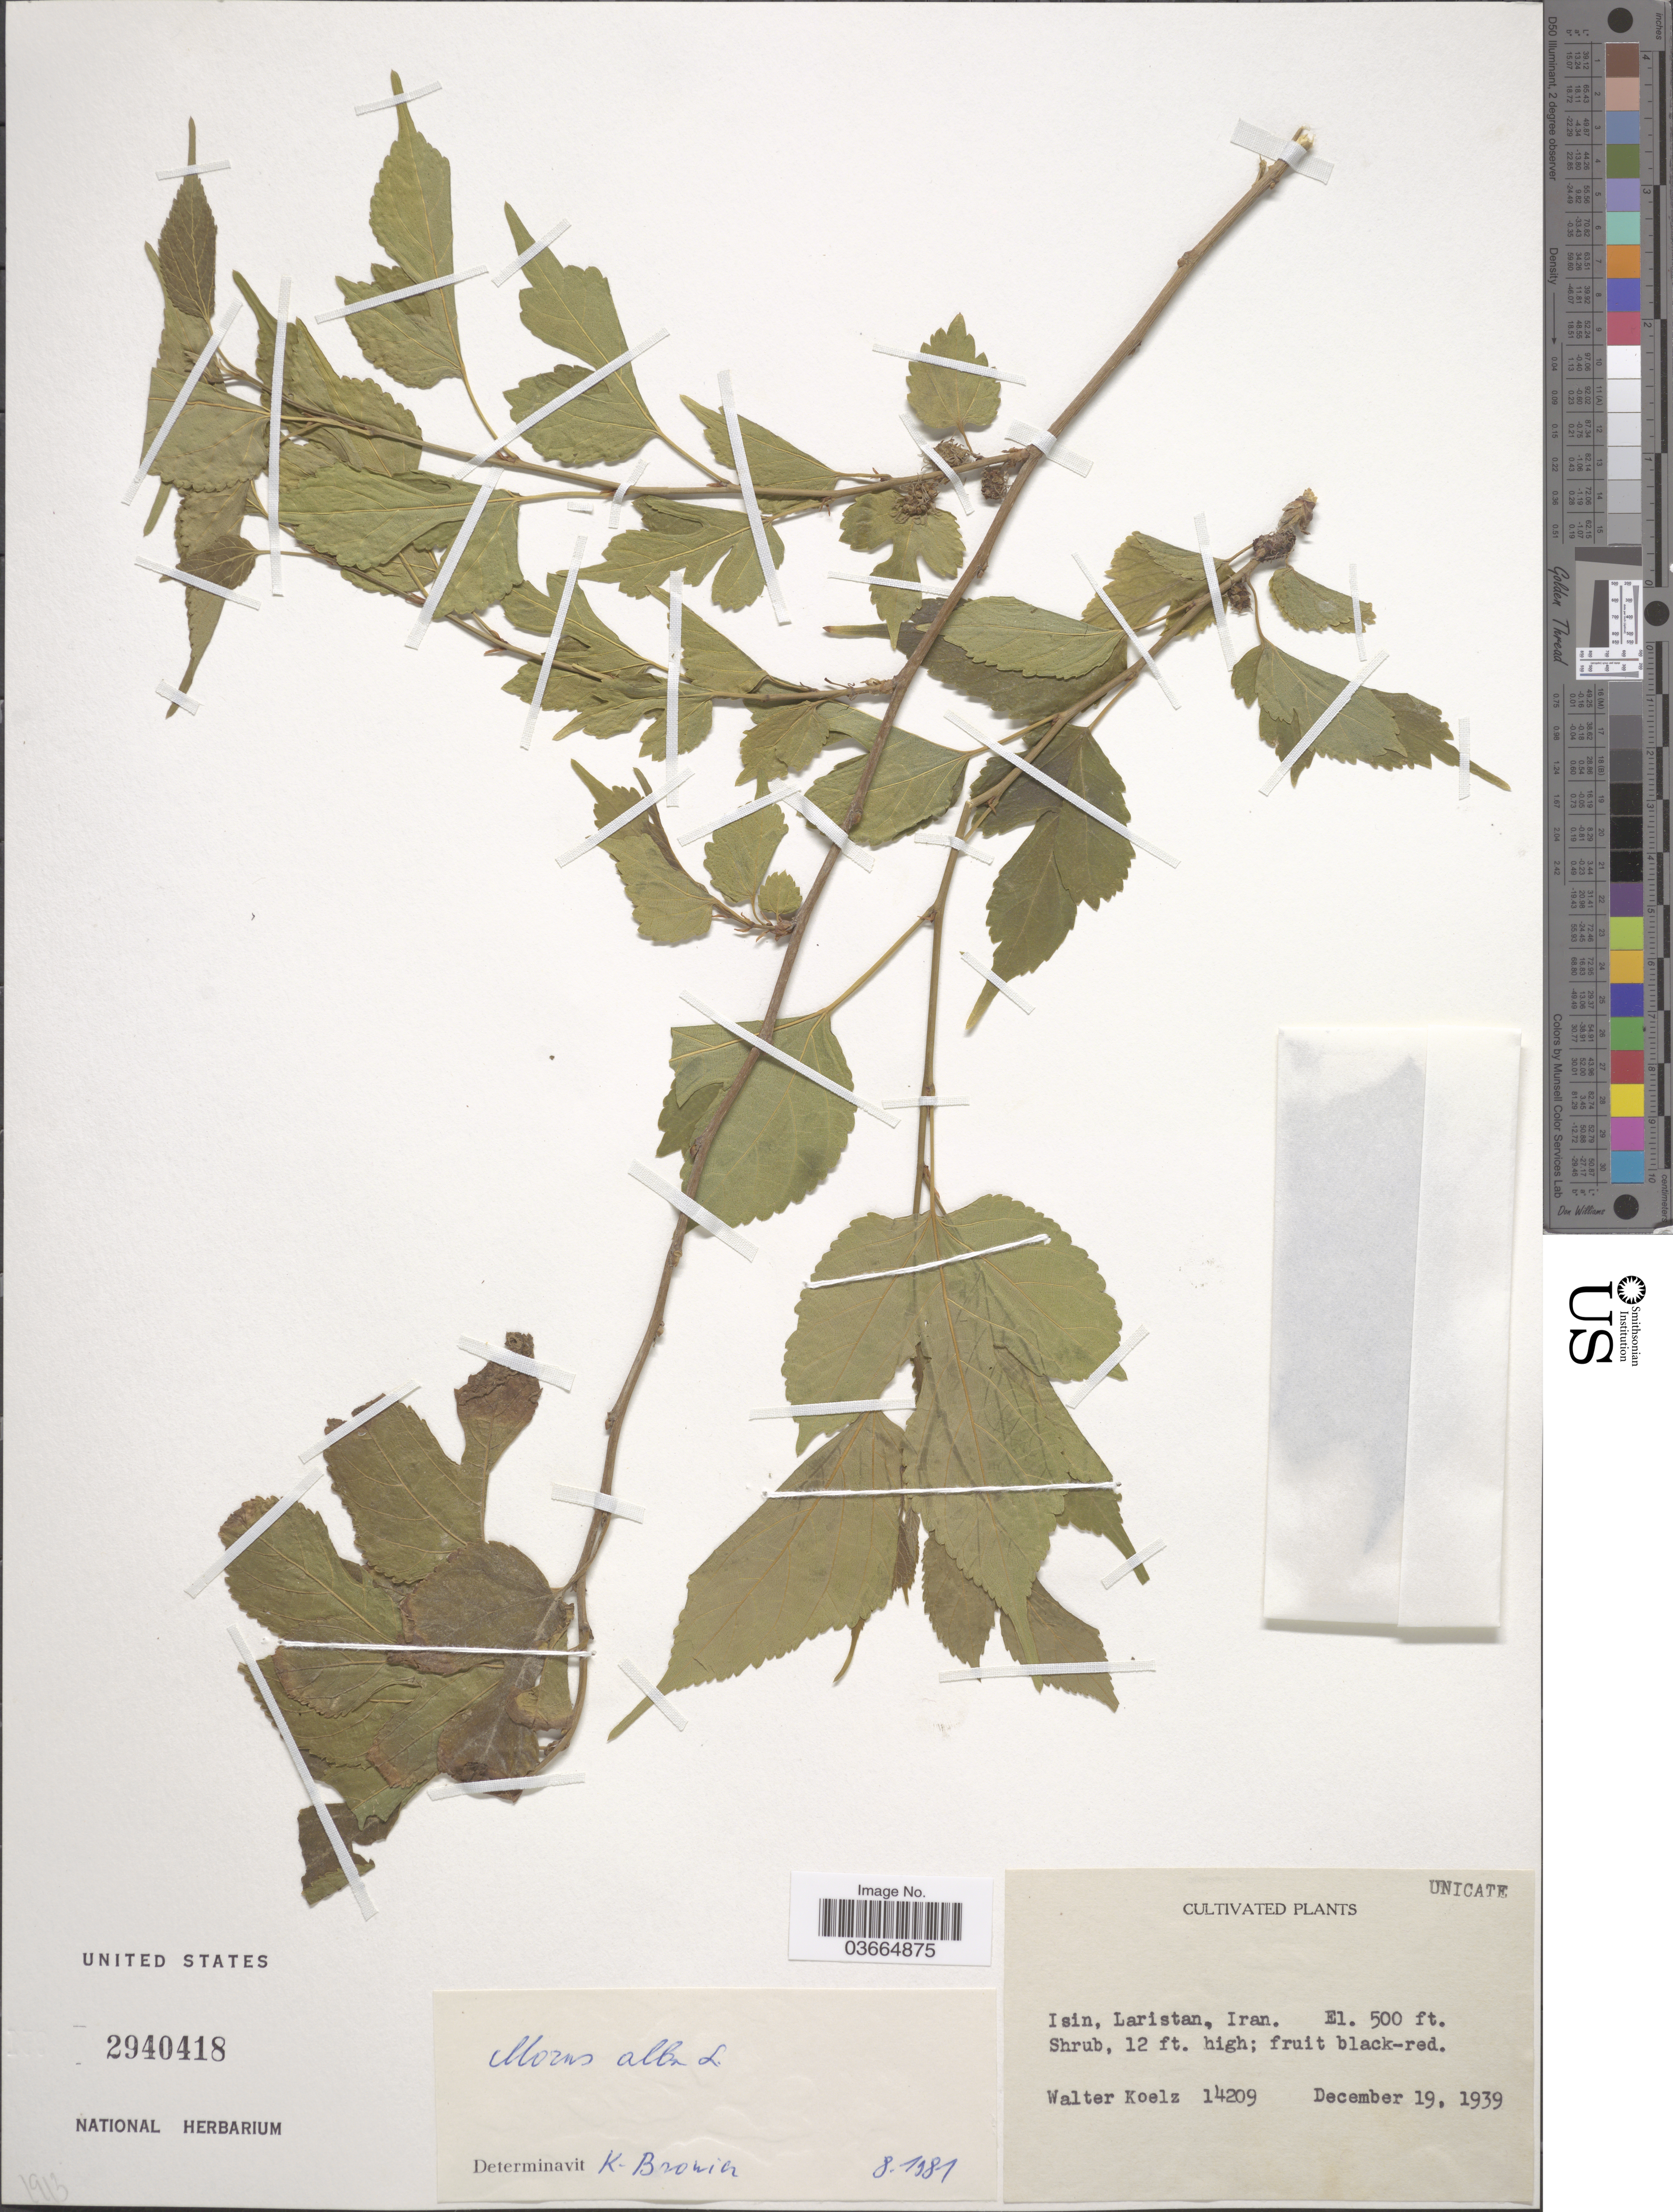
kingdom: Plantae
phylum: Tracheophyta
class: Magnoliopsida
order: Rosales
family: Moraceae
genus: Morus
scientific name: Morus alba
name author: L.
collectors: W. N. Koelz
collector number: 14209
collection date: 1939-12-19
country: Iran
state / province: Hormozgan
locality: Isin, Laristan.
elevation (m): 152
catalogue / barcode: US 2940418